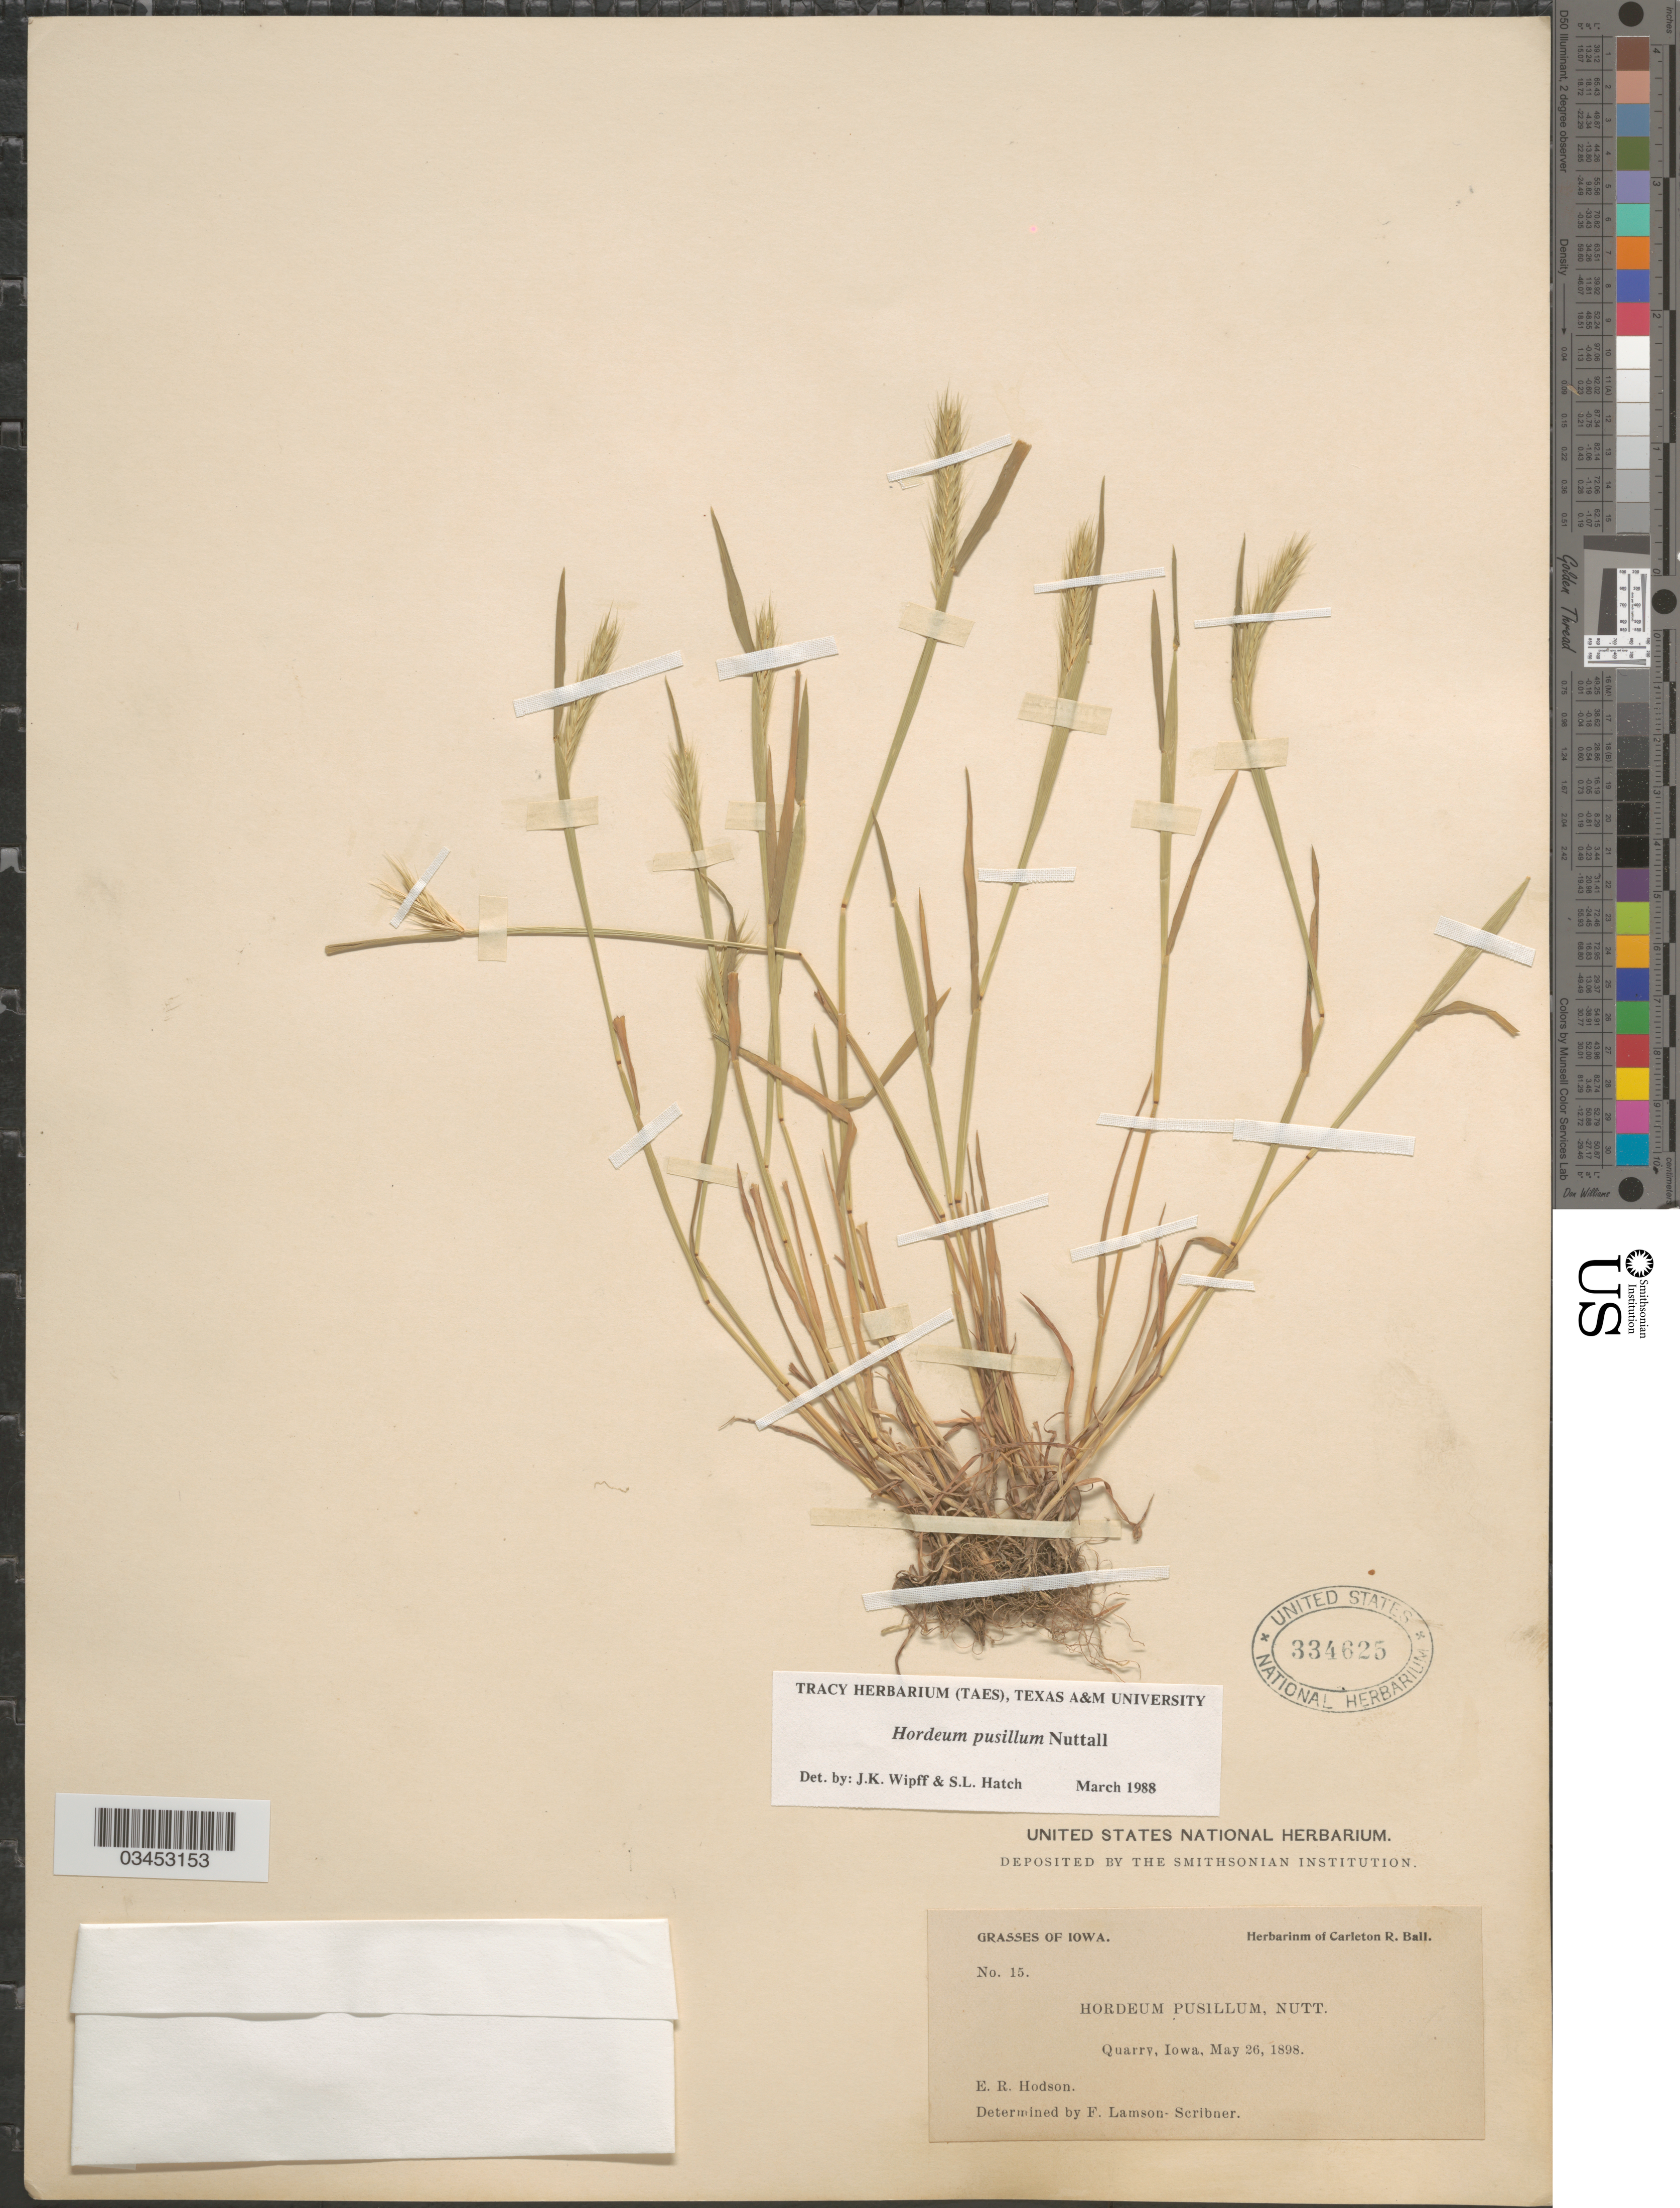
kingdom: Plantae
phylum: Tracheophyta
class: Liliopsida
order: Poales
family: Poaceae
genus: Hordeum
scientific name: Hordeum pusillum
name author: Nutt.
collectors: E. Hodson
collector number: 15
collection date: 1898-05-26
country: United States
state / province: Iowa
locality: Quarry,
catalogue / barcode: US 334625